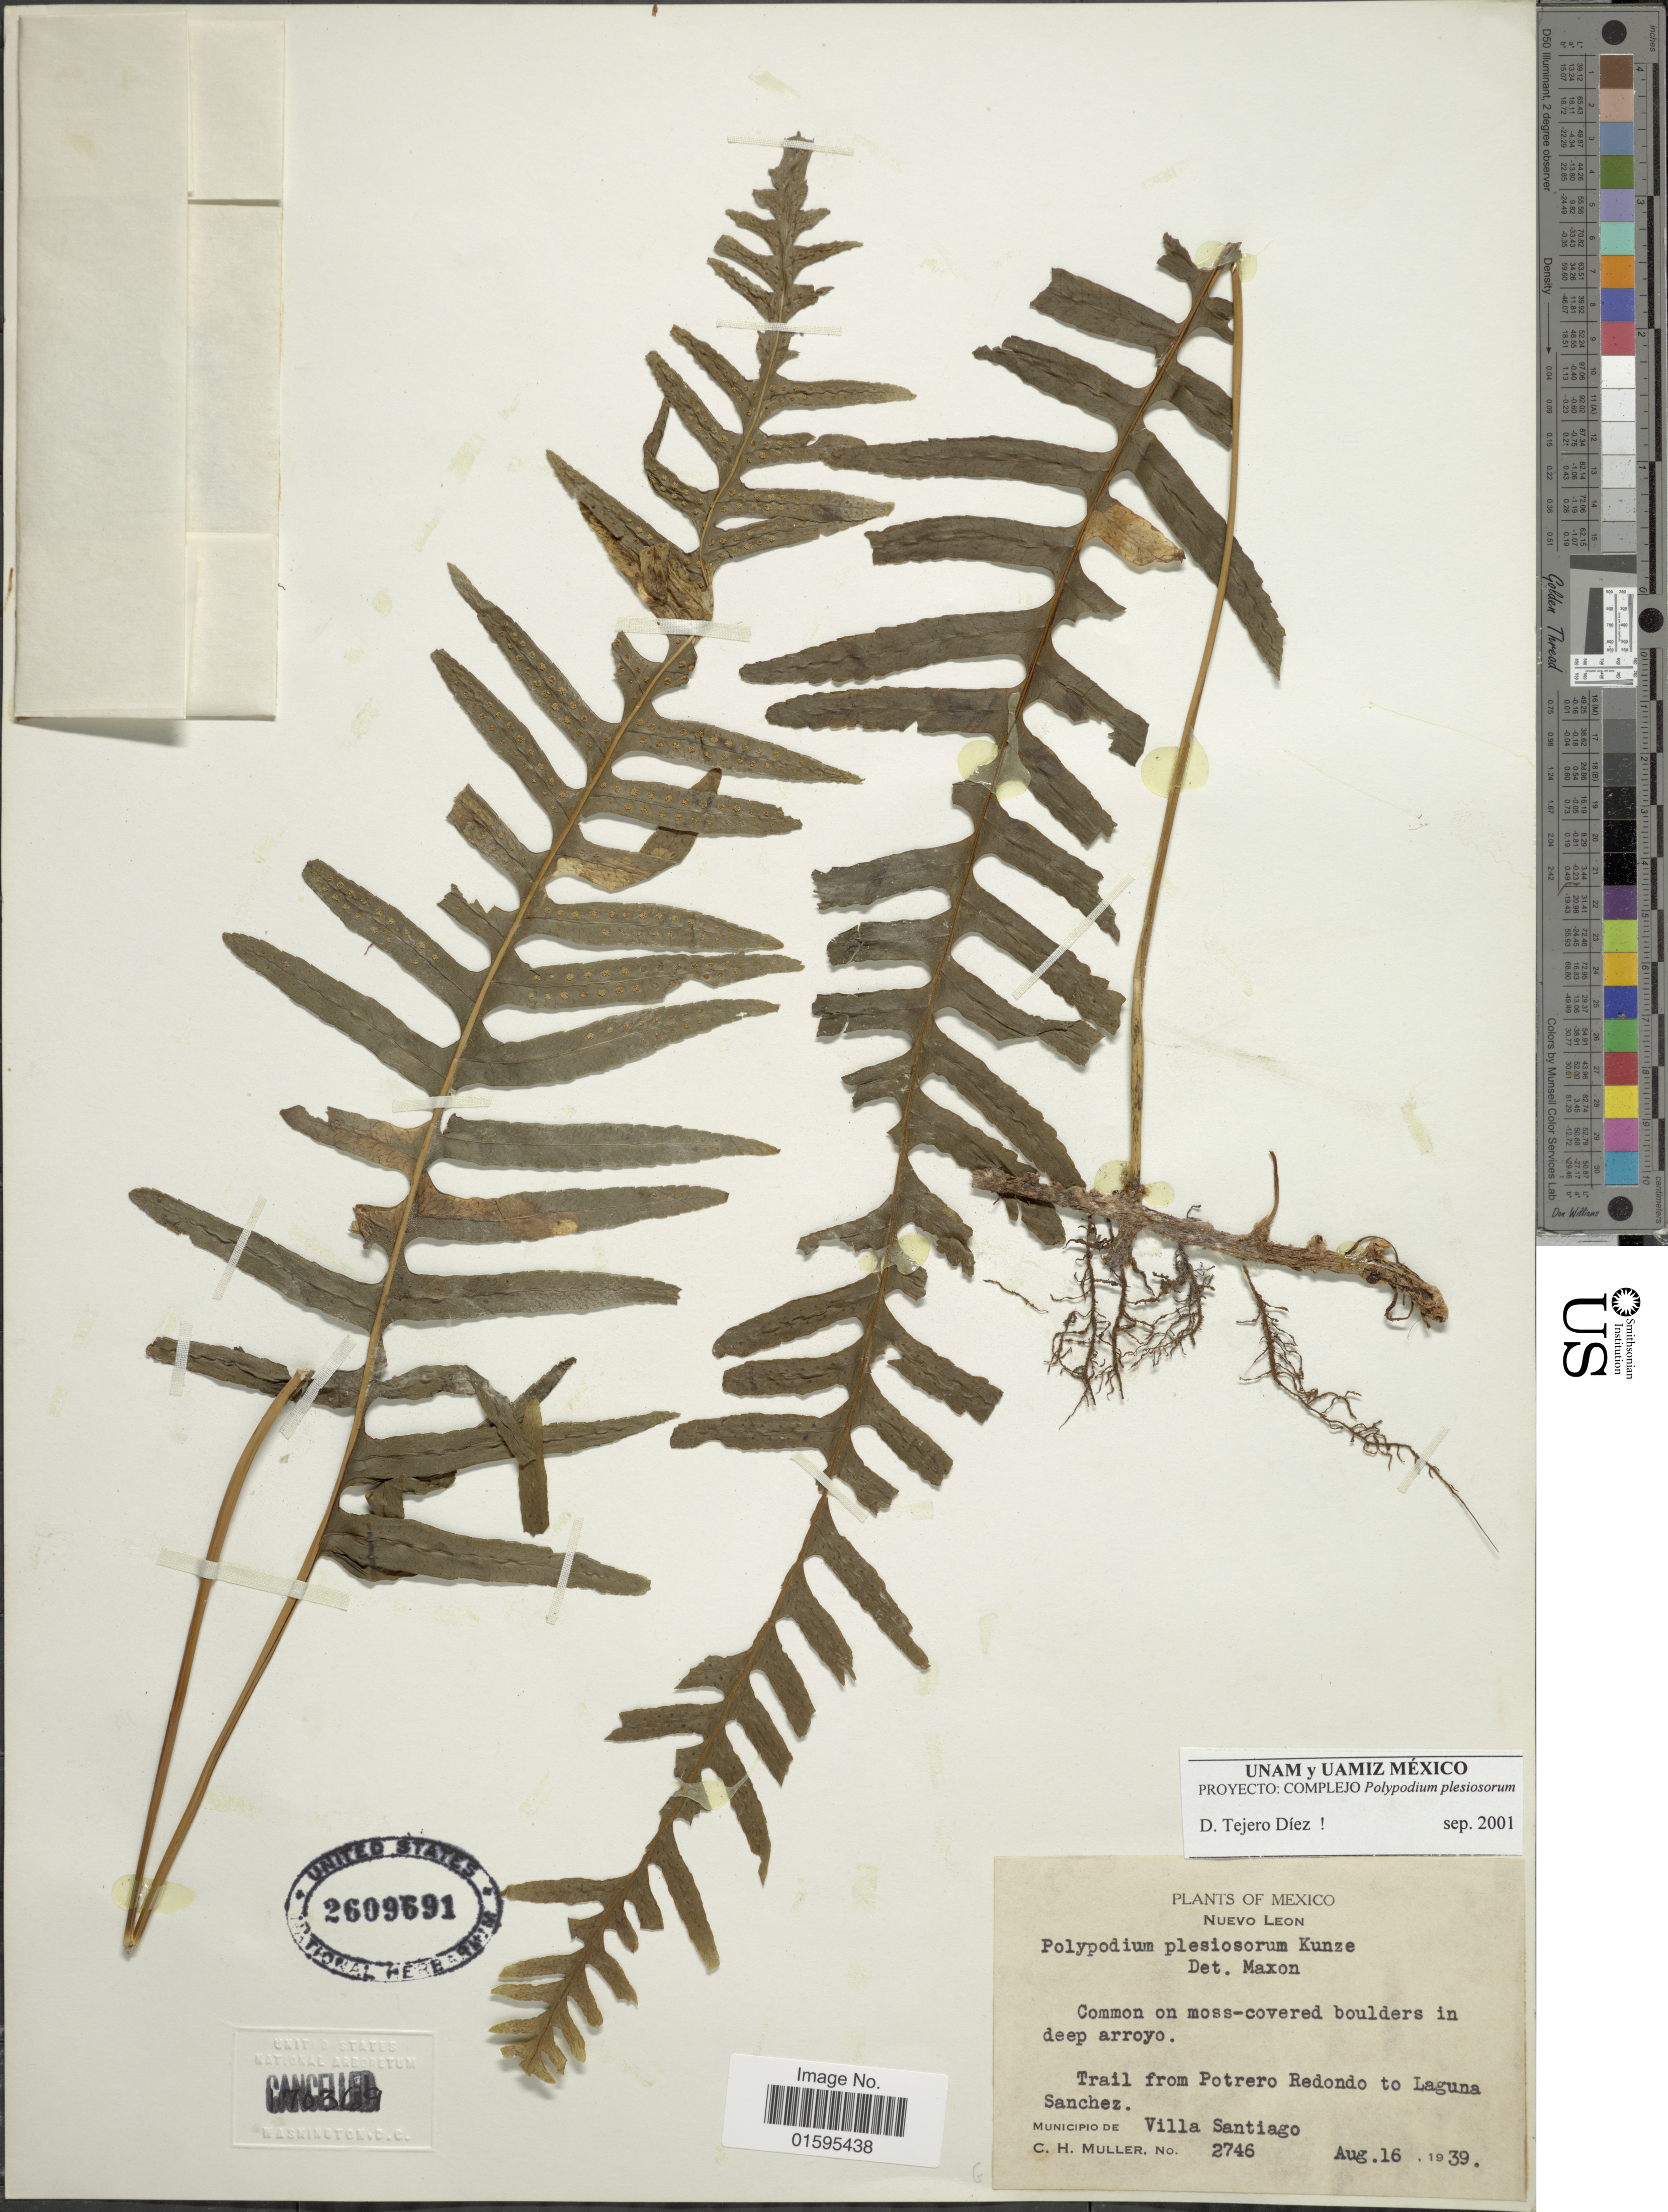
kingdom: Plantae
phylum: Tracheophyta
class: Polypodiopsida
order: Polypodiales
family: Polypodiaceae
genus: Polypodium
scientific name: Polypodium plesiosorum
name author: Kunze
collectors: C. H. Müller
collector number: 2746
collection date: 1939-08-16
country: Mexico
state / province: Nuevo León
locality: Trail from Potrero Redondo to Laguna Sanchez, Municipio de Villa Santiago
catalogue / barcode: US 2609691